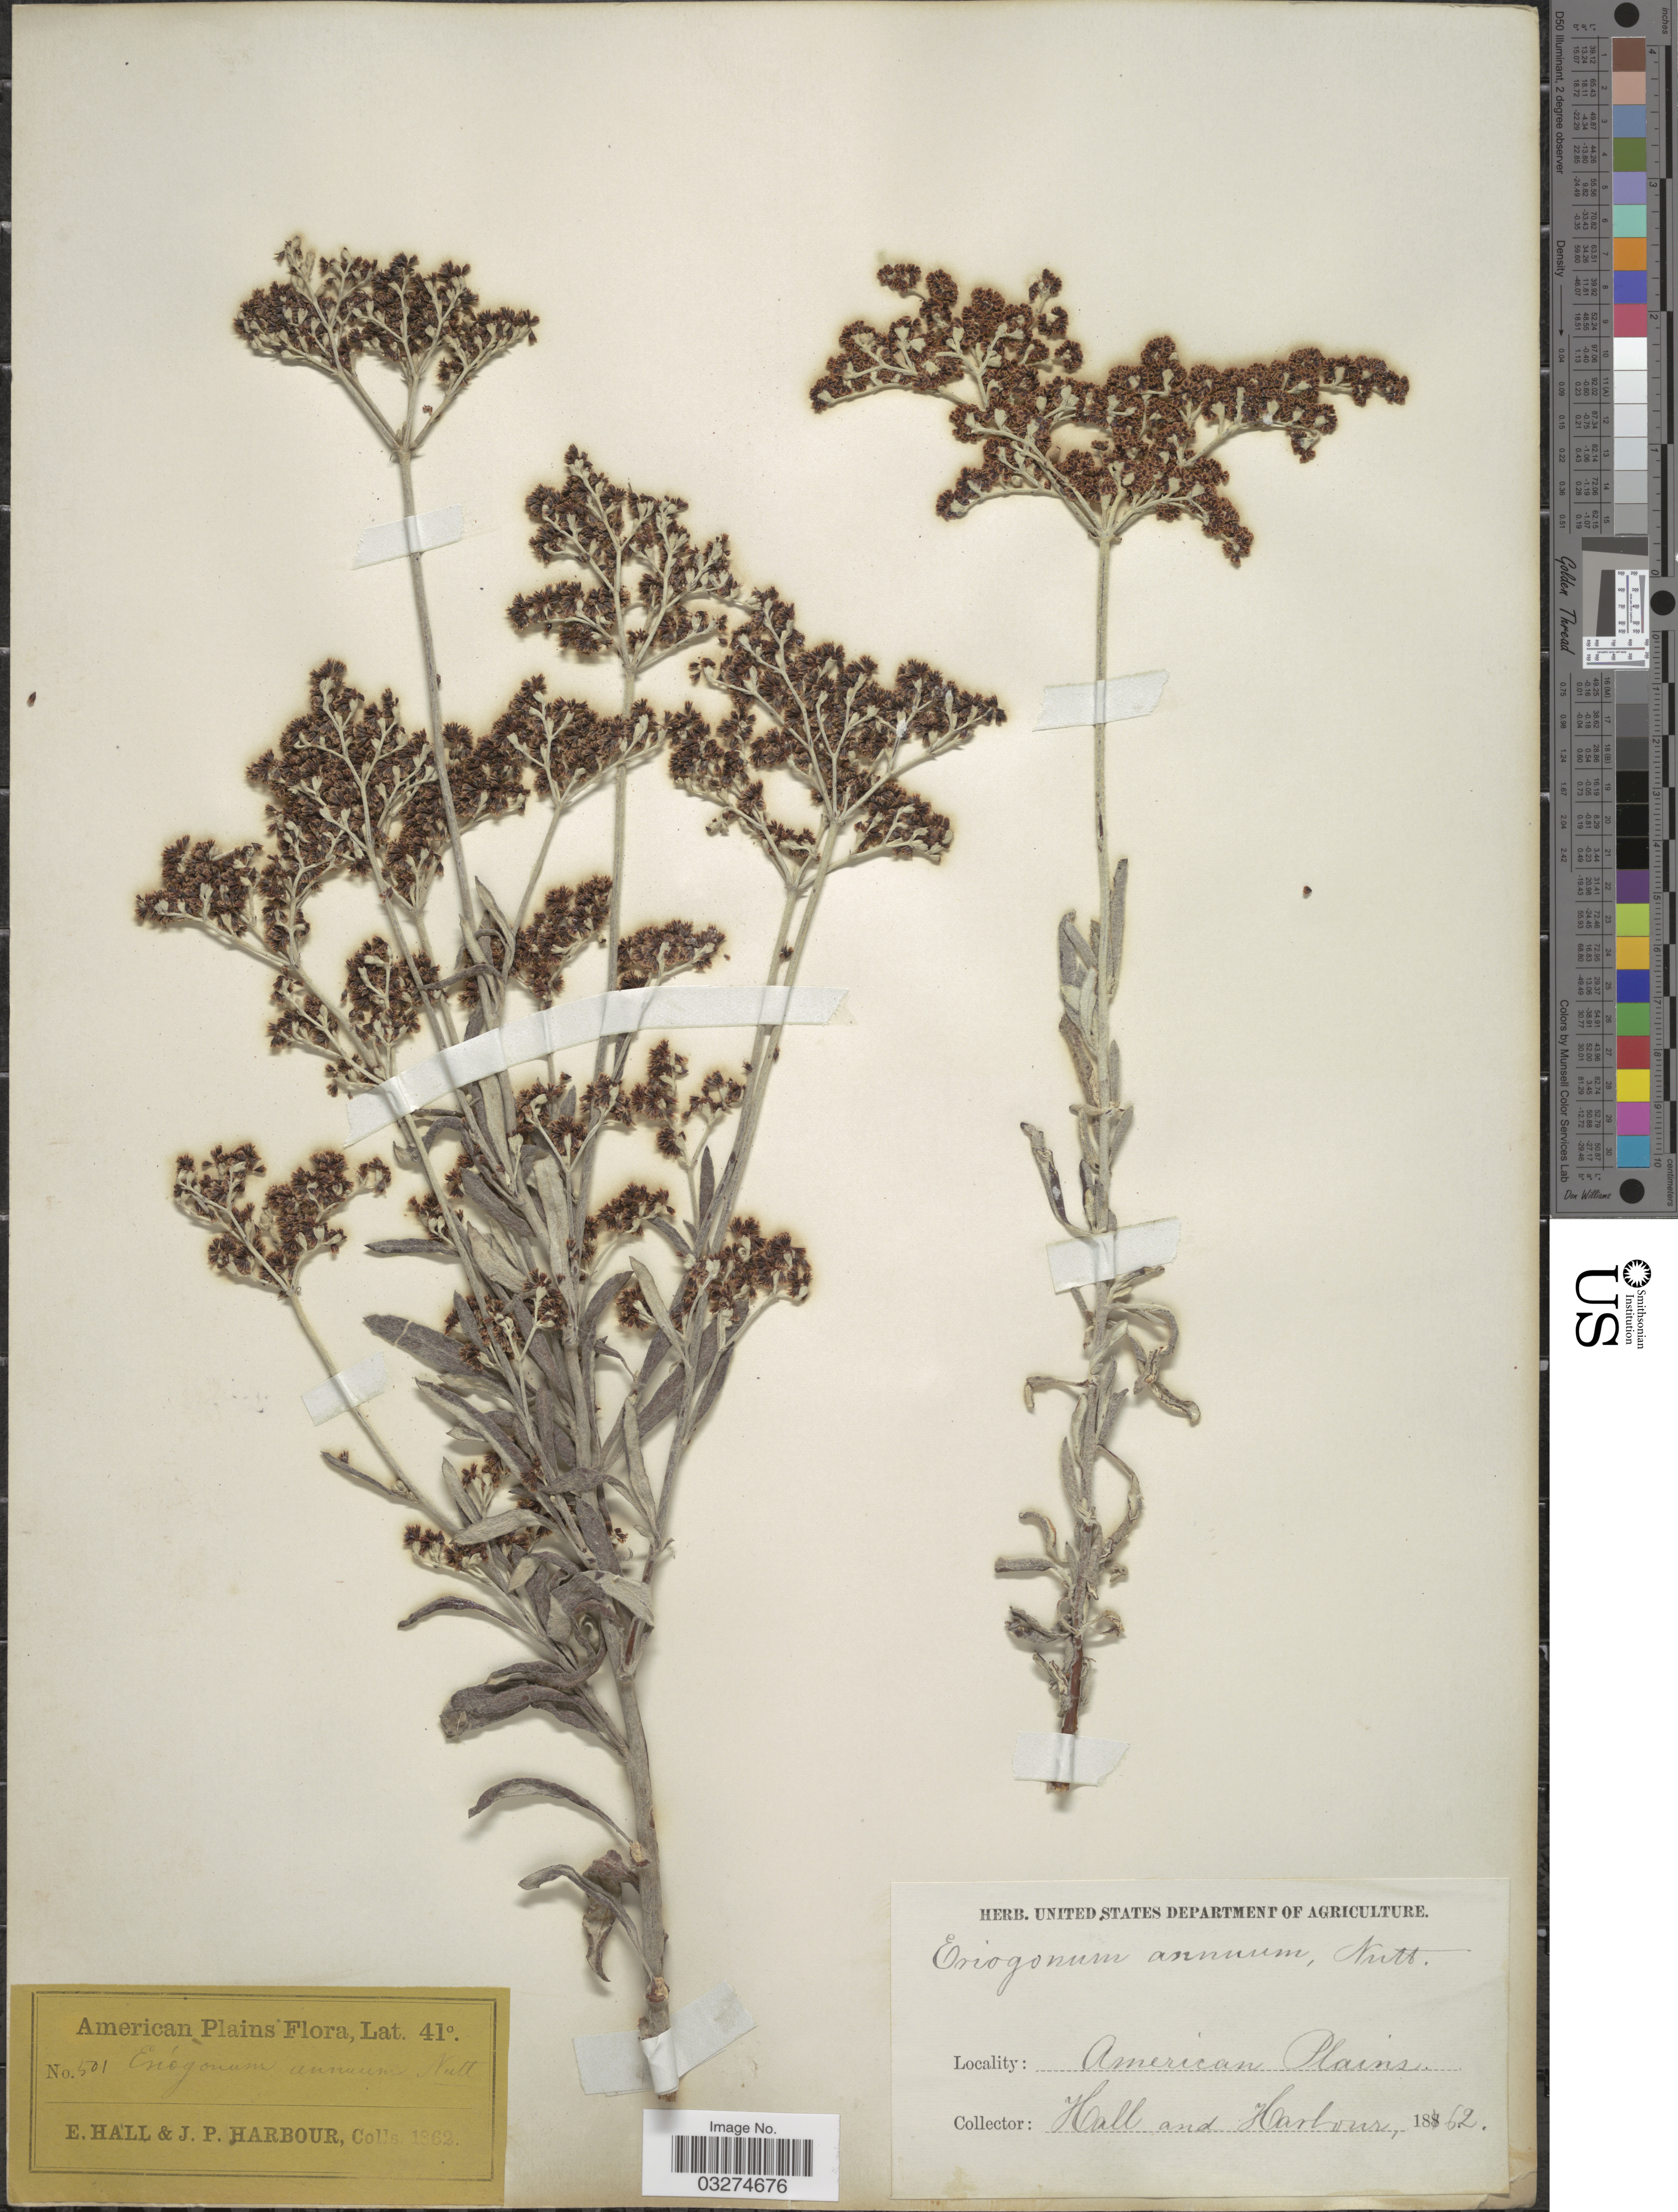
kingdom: Plantae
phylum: Tracheophyta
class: Magnoliopsida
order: Caryophyllales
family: Polygonaceae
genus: Eriogonum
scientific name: Eriogonum annuum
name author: Nutt.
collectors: E. Hall & J. Harbour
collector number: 501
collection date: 1862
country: United States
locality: American Plains.